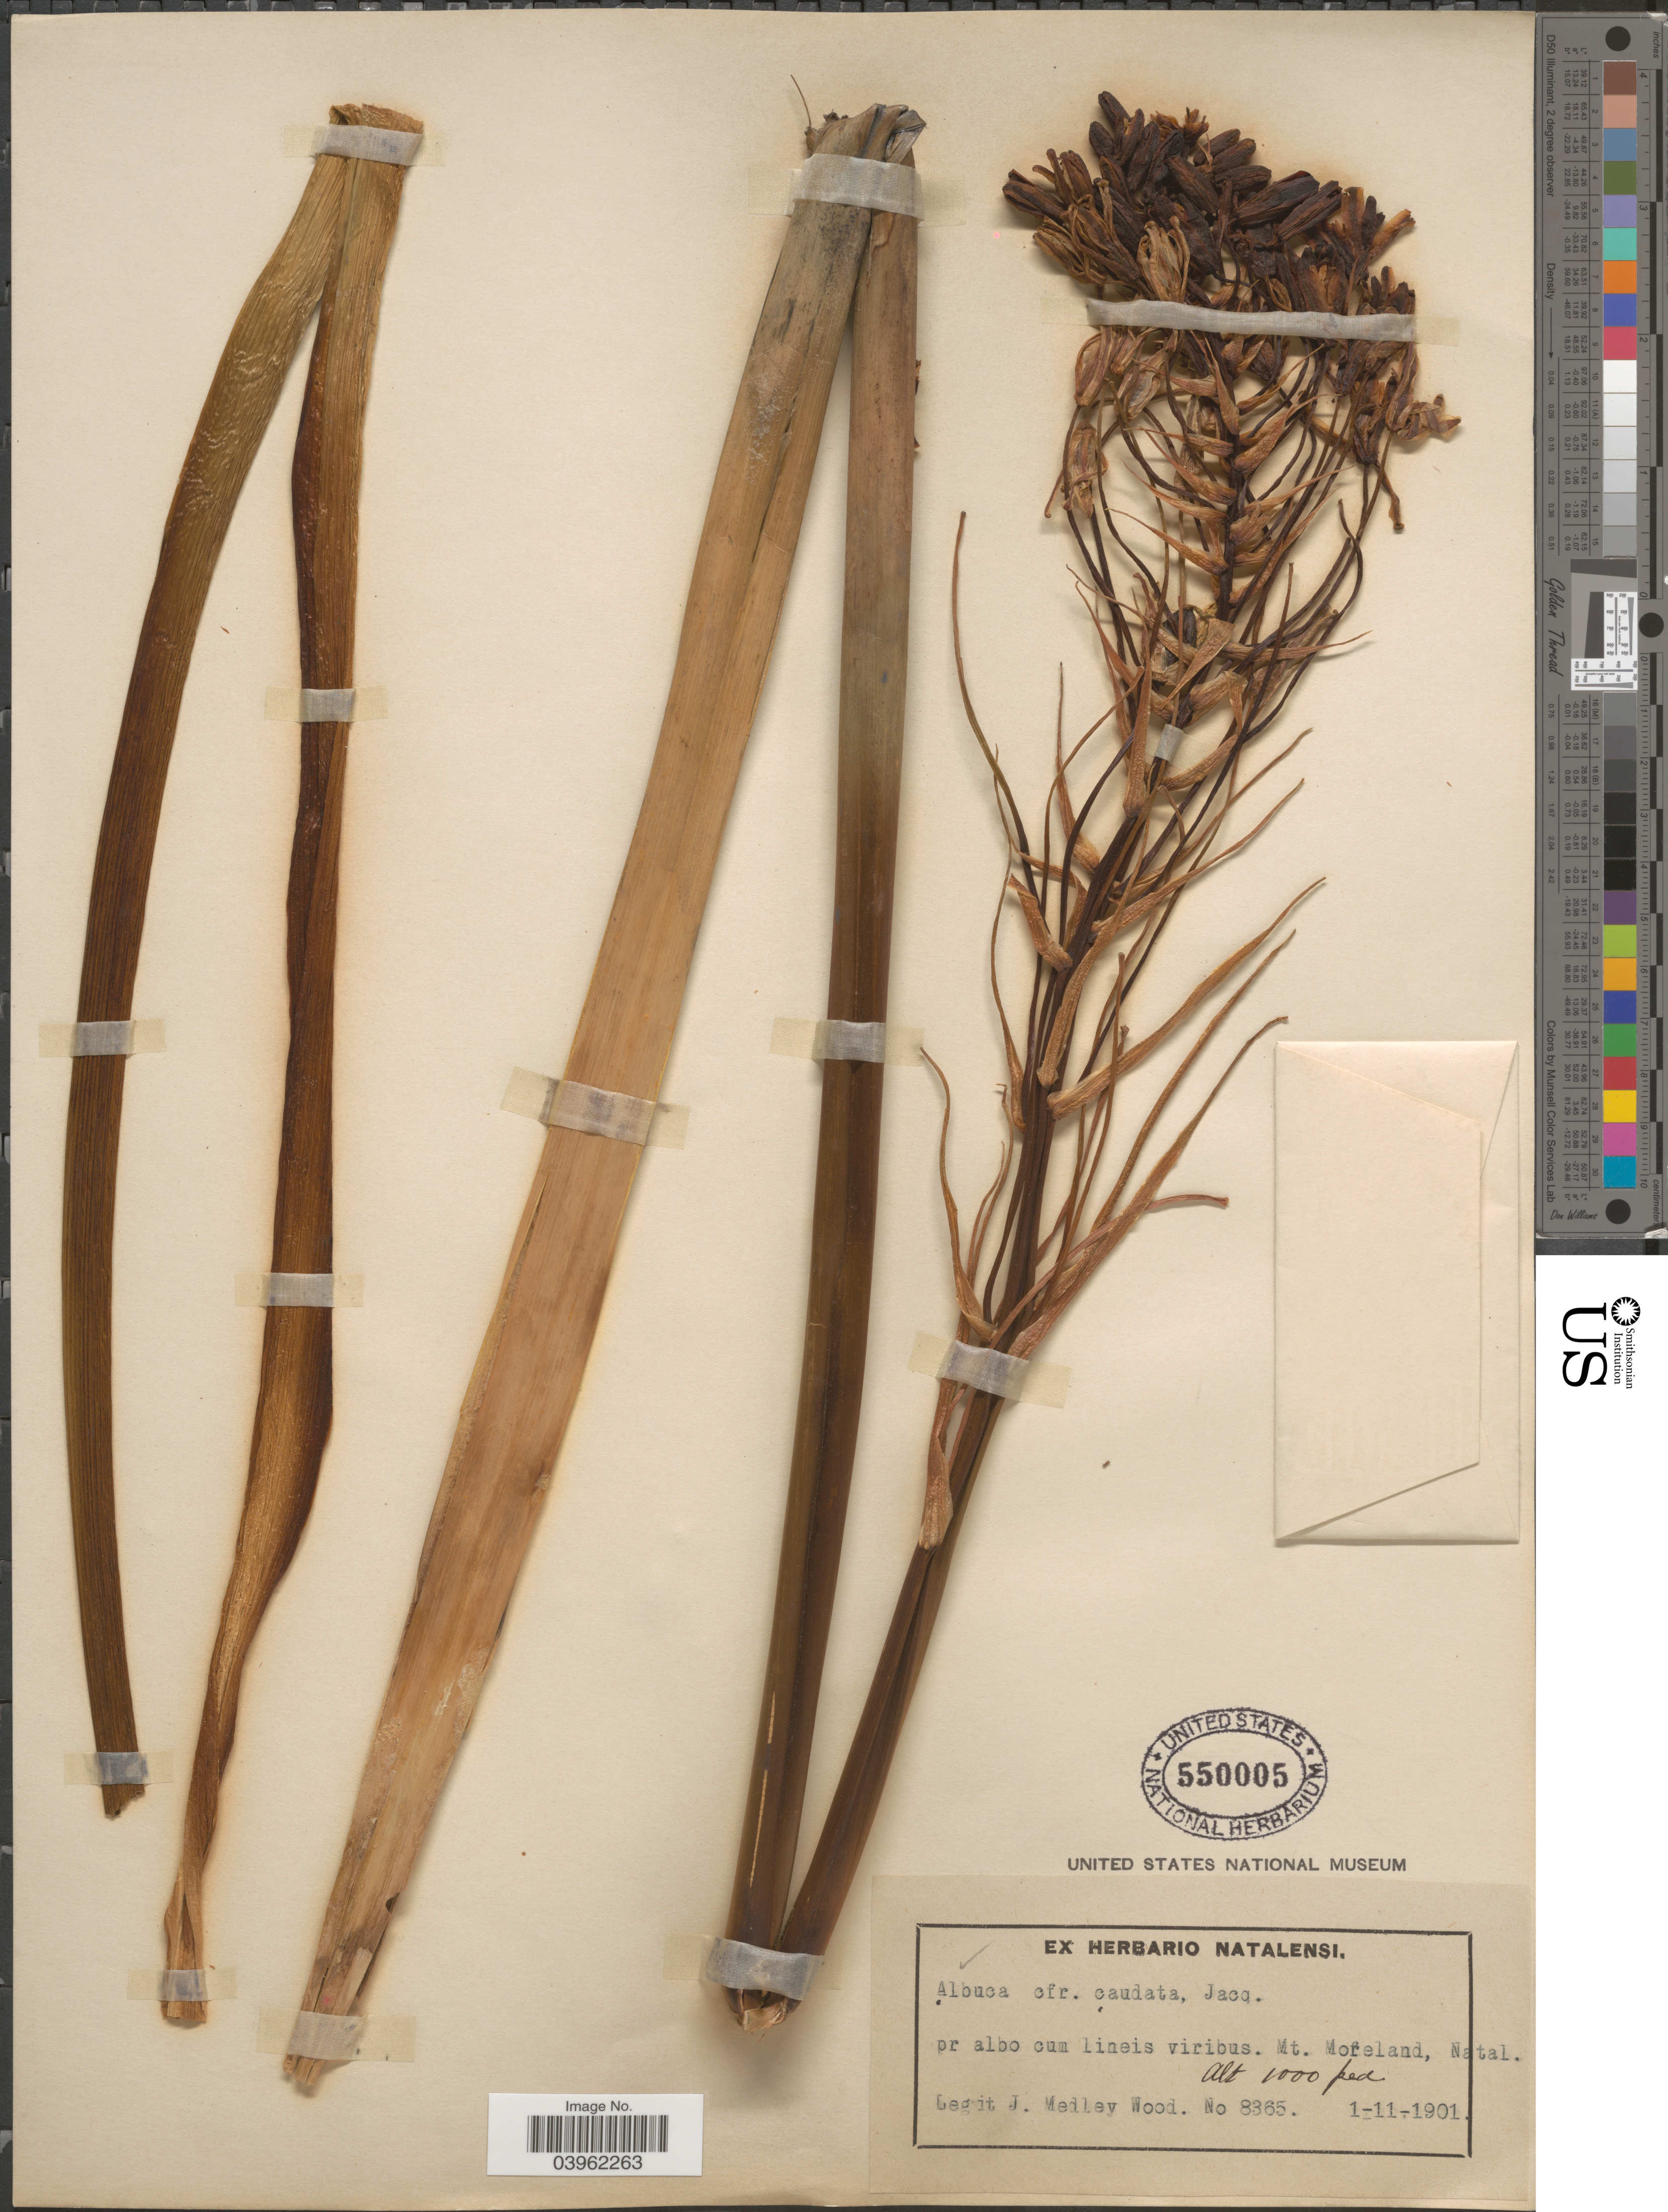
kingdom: Plantae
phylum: Tracheophyta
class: Liliopsida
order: Asparagales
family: Asparagaceae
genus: Albuca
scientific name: Albuca caudata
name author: Jacq.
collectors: J. Medley Wood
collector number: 8365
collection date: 1901-11-01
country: South Africa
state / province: KwaZulu-Natal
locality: Pr albo cum lineis viribus. Mt. Moreland, Natal.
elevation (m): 305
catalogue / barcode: US 550005